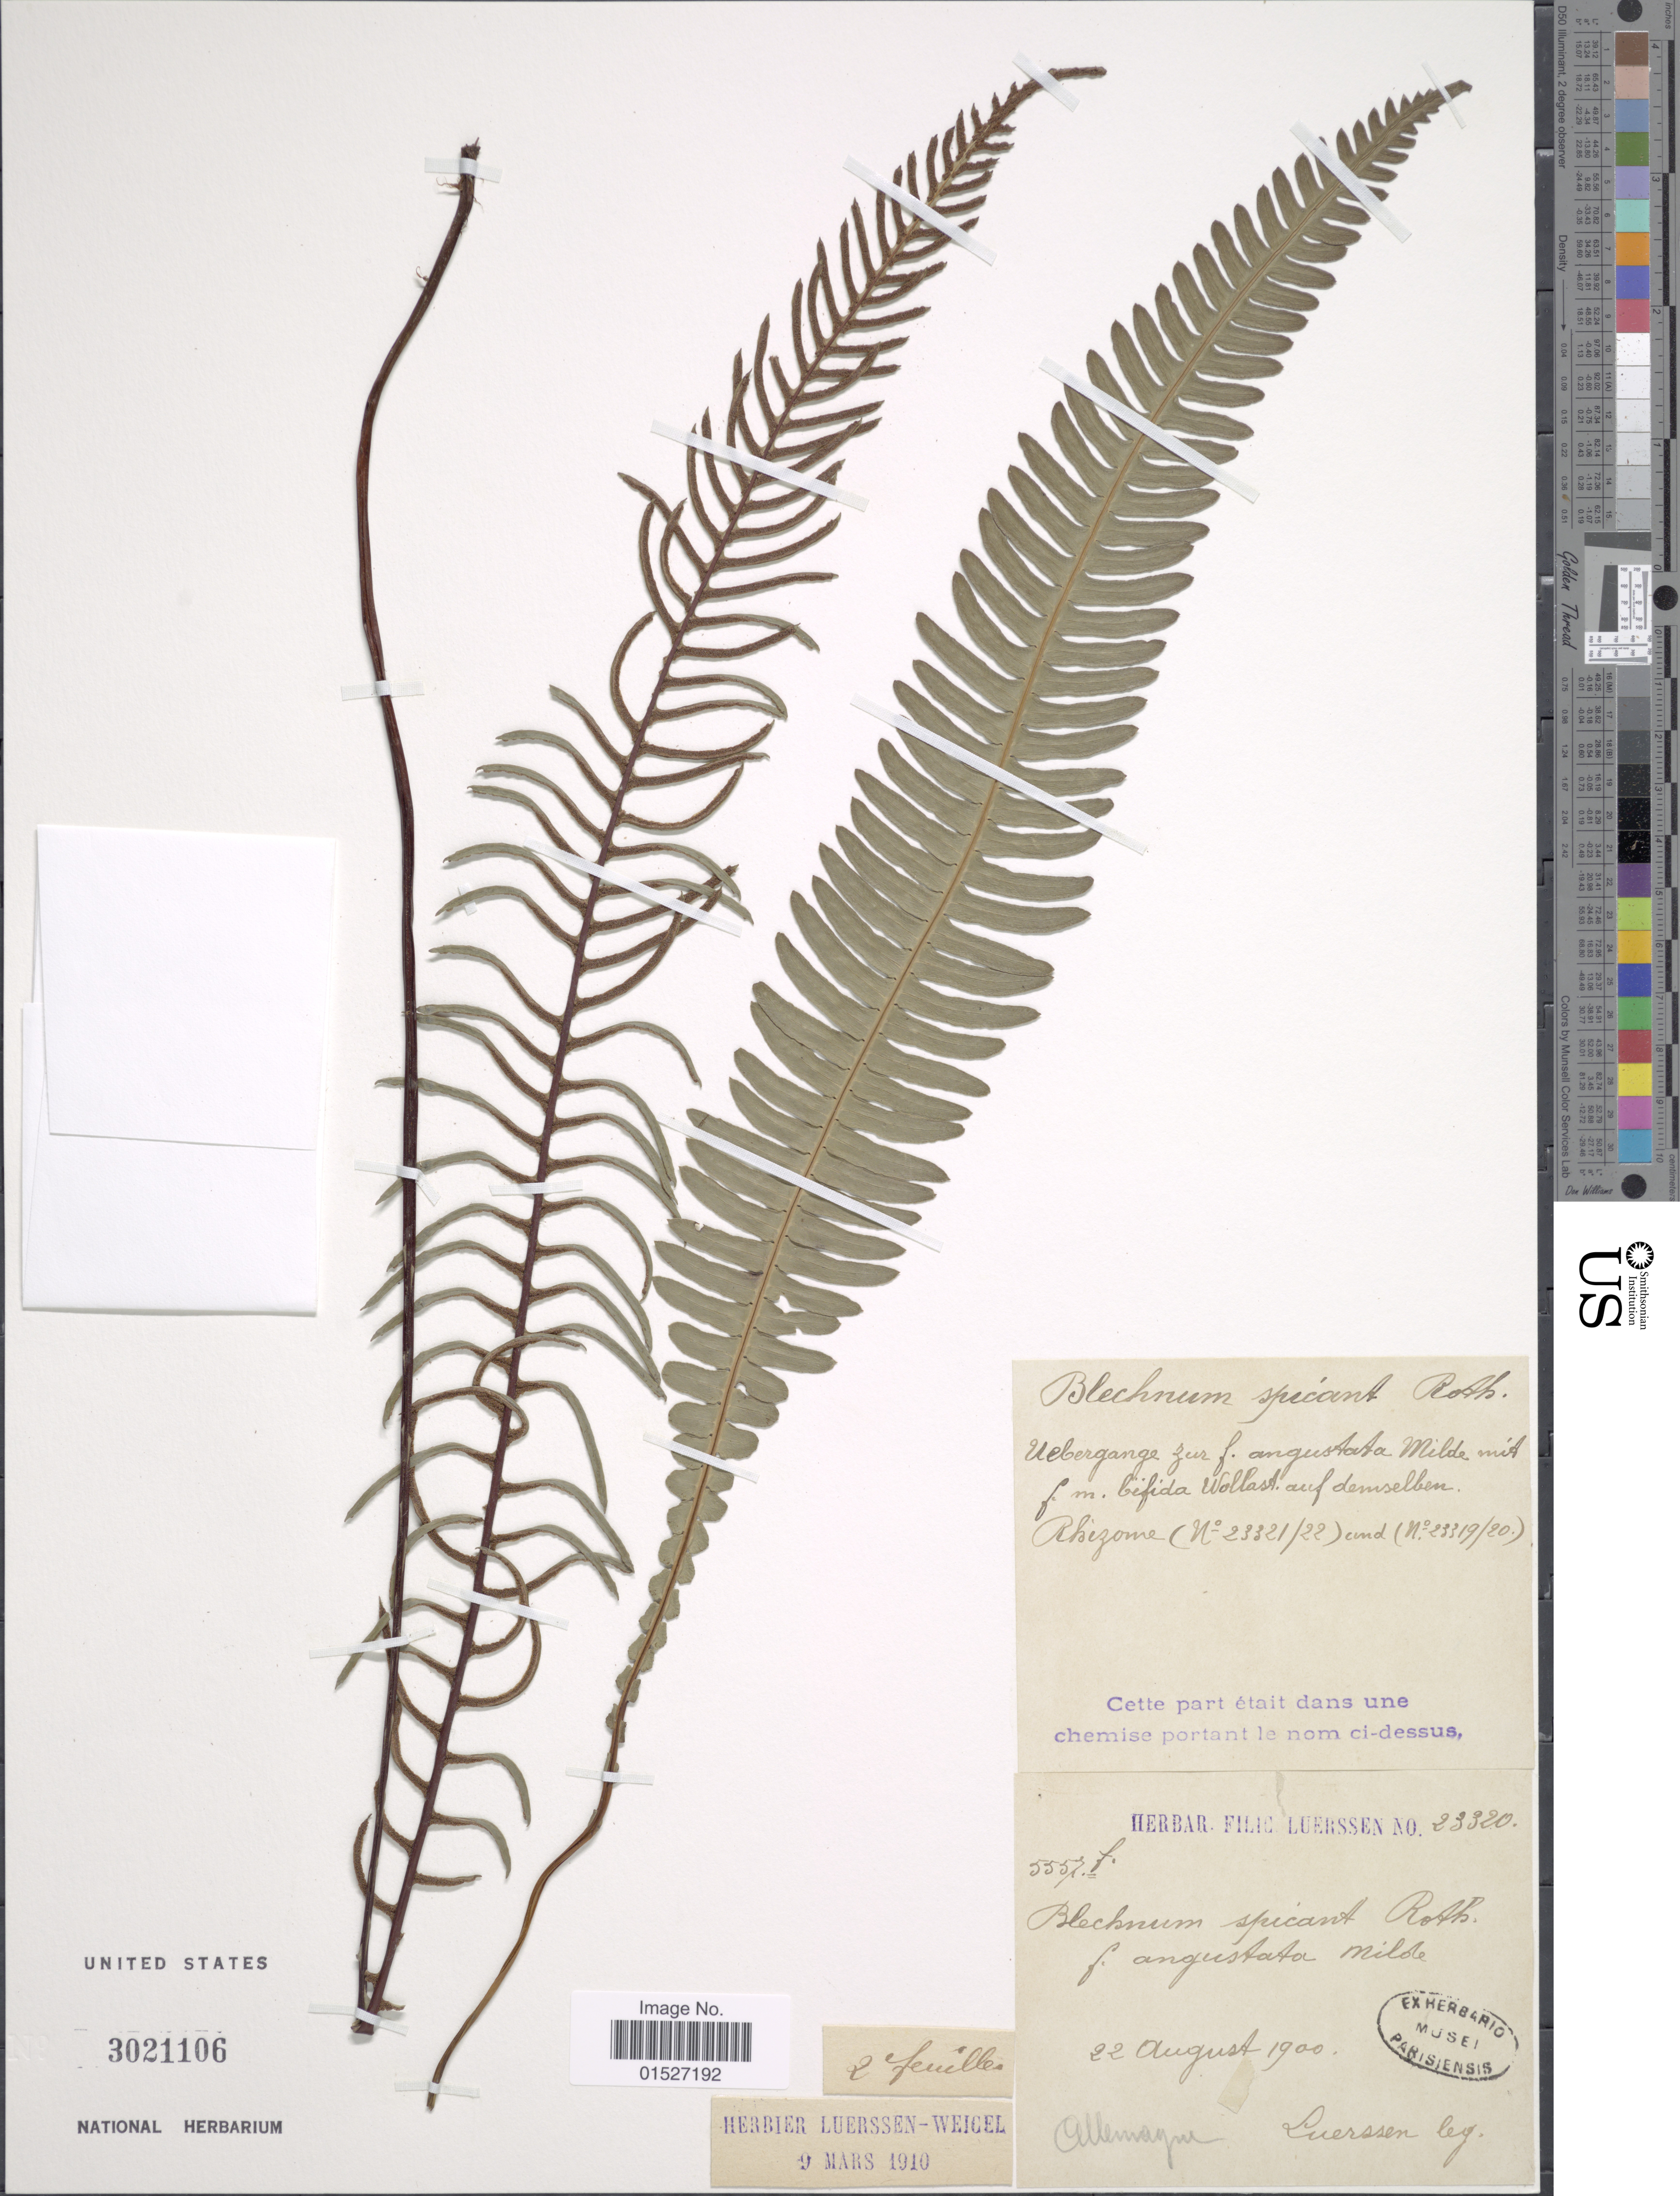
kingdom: Plantae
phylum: Tracheophyta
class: Polypodiopsida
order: Polypodiales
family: Blechnaceae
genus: Blechnum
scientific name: Blechnum spicant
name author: (L.) Sm.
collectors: Luerssen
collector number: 5557f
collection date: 1900-08-22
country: Germany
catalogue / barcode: US 3021106